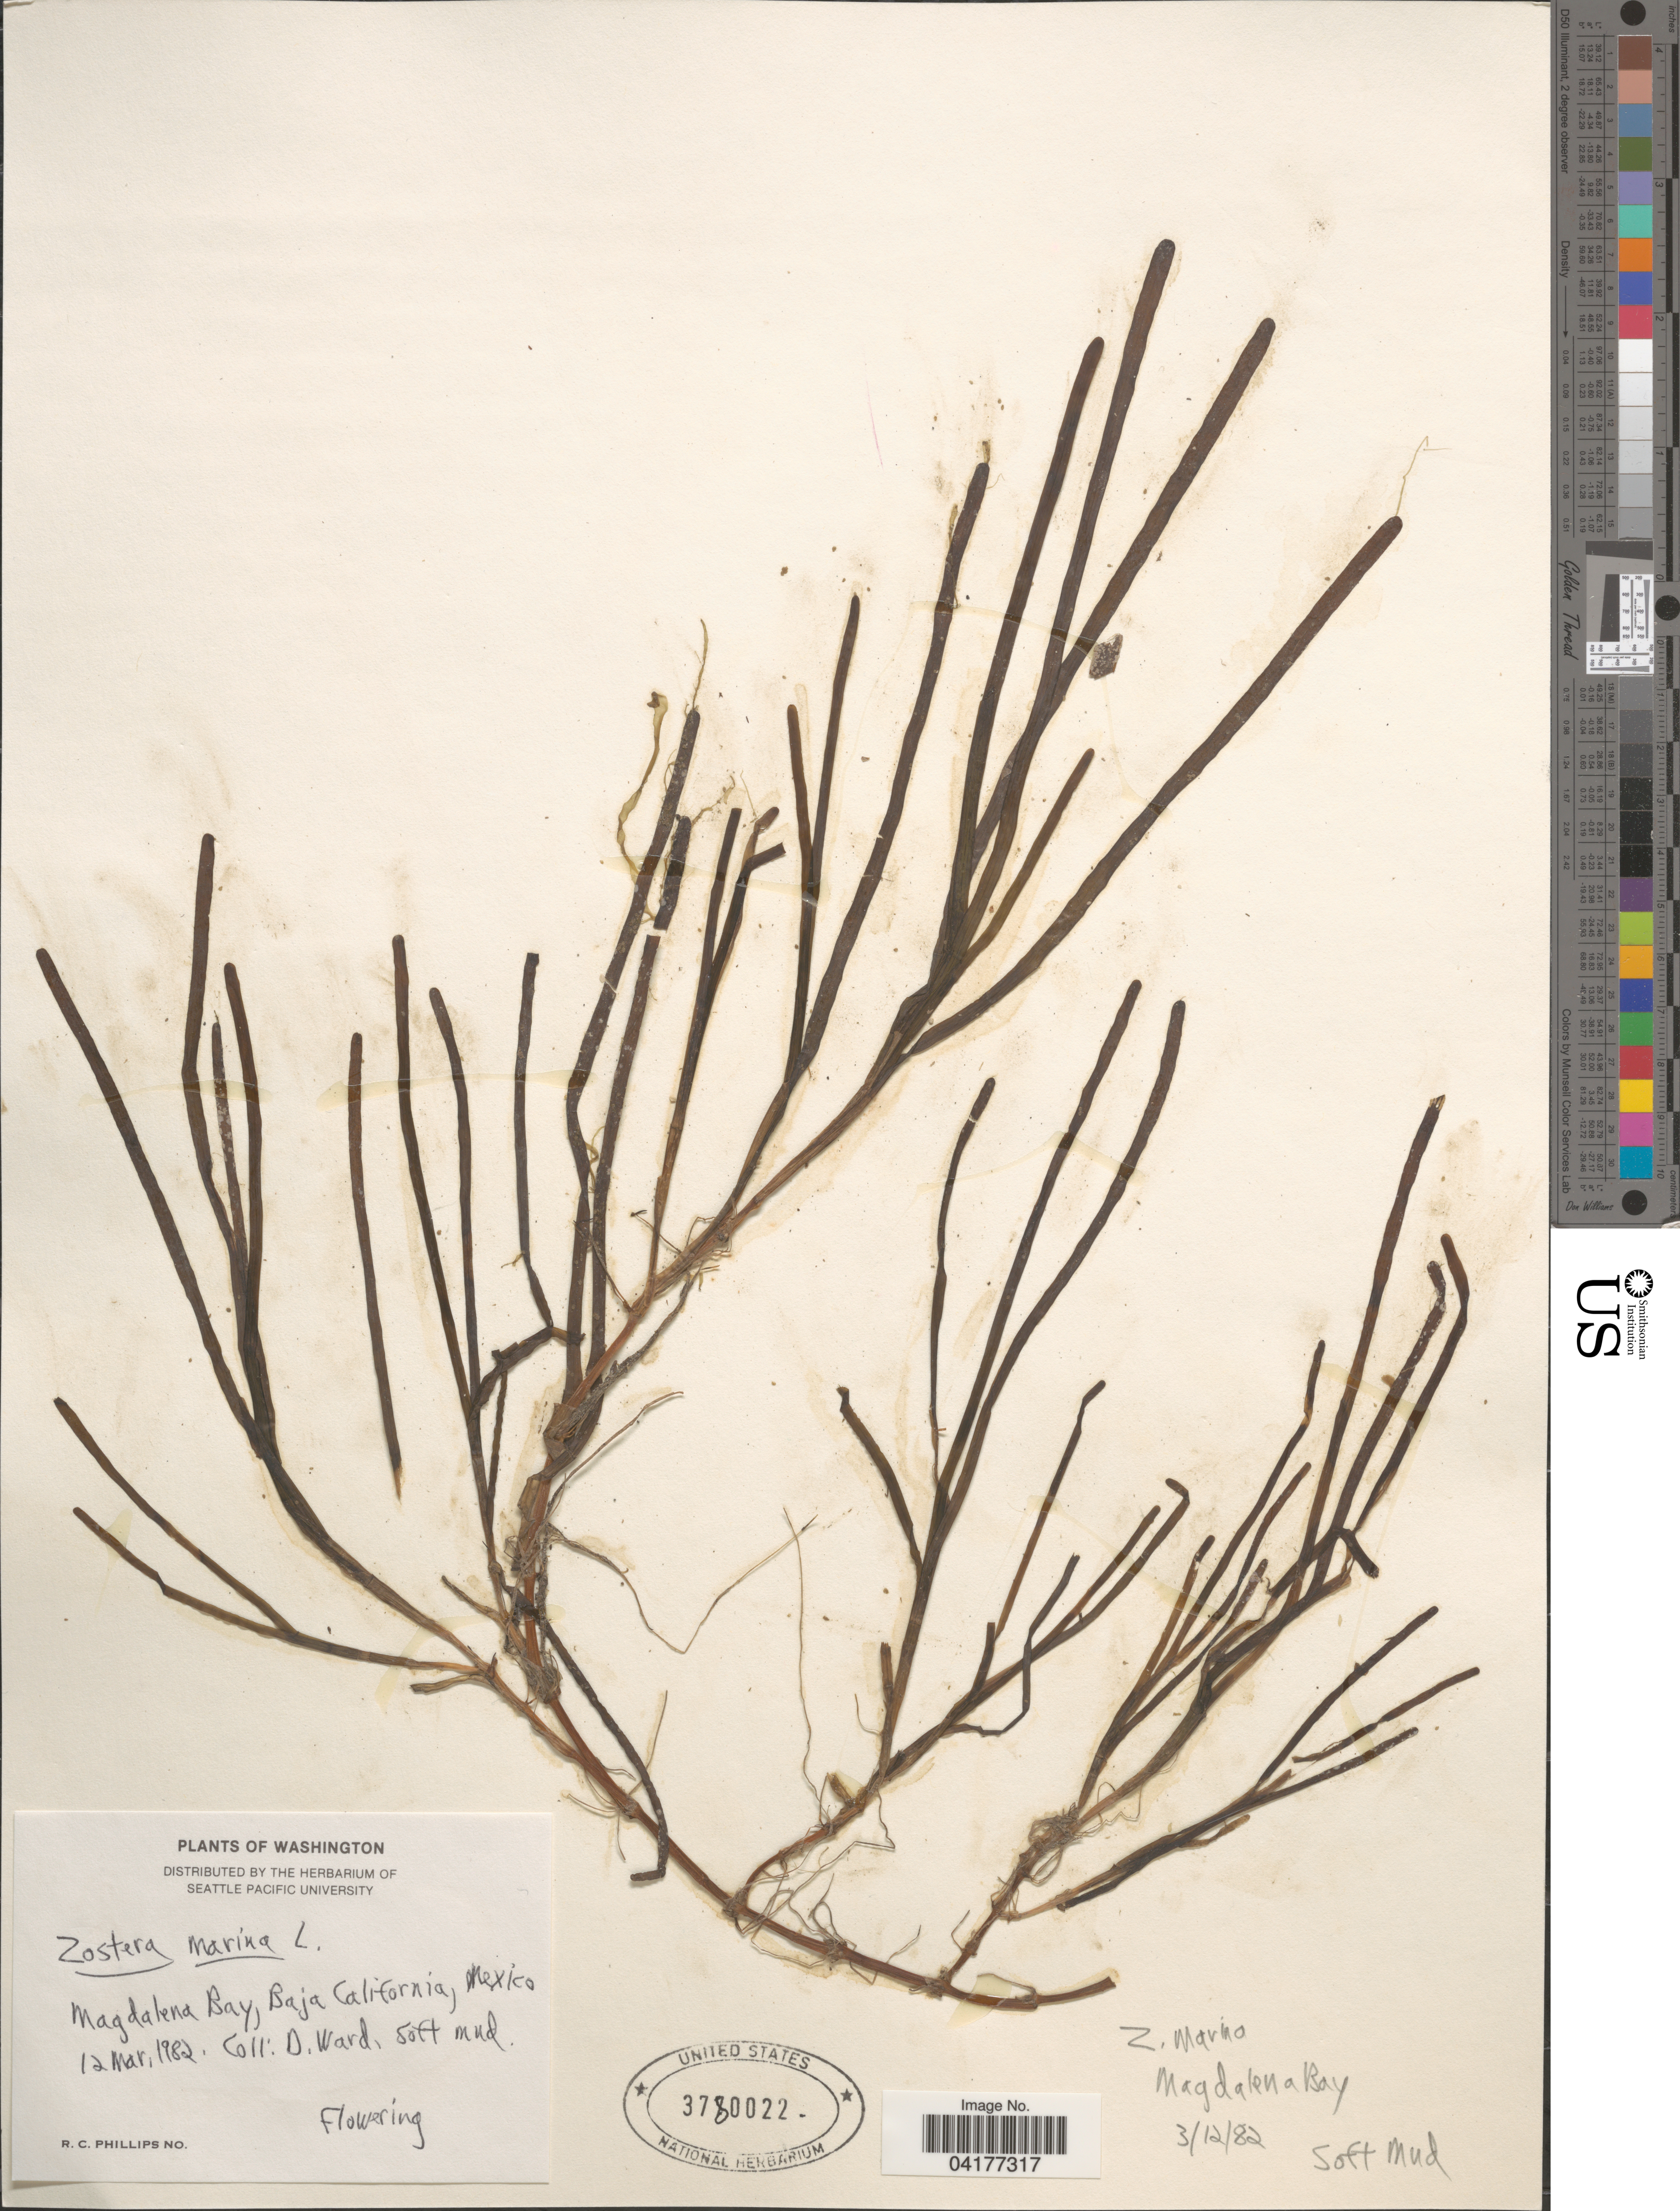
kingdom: Plantae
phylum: Tracheophyta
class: Liliopsida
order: Alismatales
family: Zosteraceae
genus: Zostera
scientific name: Zostera marina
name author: L.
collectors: D. Ward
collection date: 1982-03-12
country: Mexico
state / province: Baja California Sur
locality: Magdalena Bay.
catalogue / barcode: US 3780022